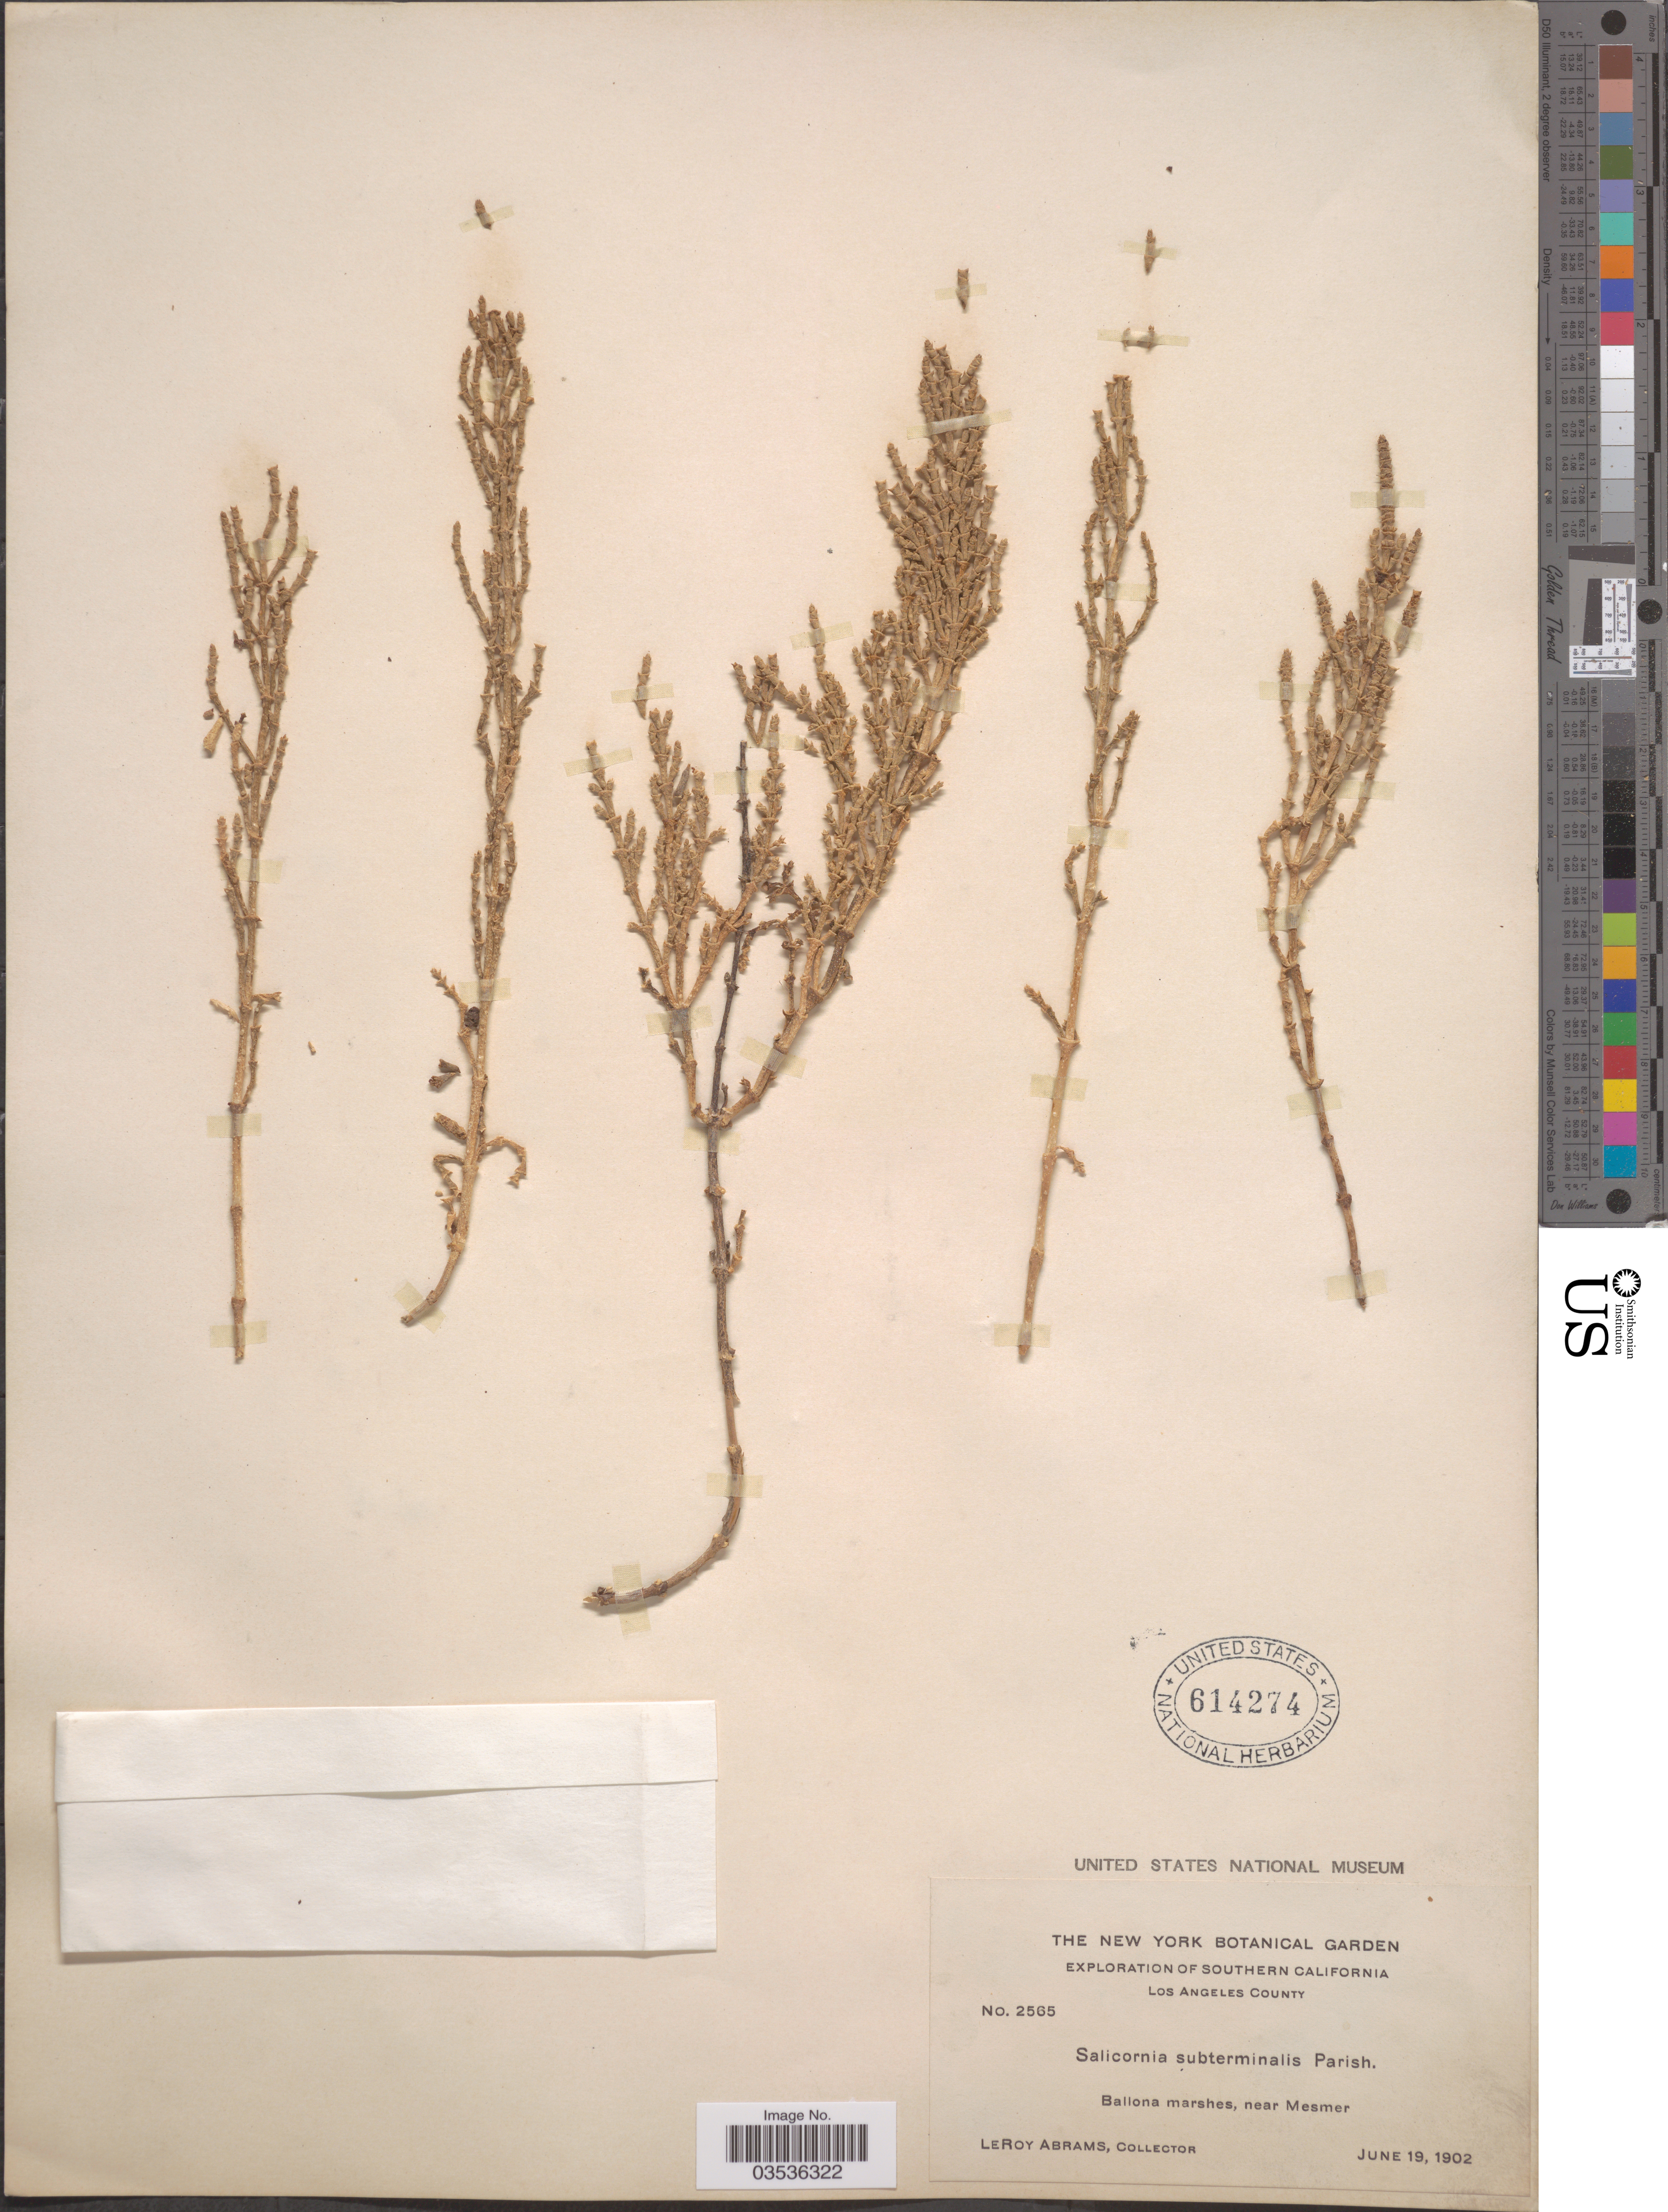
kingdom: Plantae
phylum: Tracheophyta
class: Magnoliopsida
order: Caryophyllales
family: Amaranthaceae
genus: Arthroceras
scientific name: Arthroceras subterminale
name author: (Parish) Piirainen & G. Kadereit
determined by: Strong, Mark T., (BOT), Smithsonian Institution - National Museum of Natural History (UNITED STATES)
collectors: L. Abrams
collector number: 2565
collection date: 1902-06-19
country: United States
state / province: California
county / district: Los Angeles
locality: Southern California. Los Angeles County. Ballona marshes, near Mesmer.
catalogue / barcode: US 614274